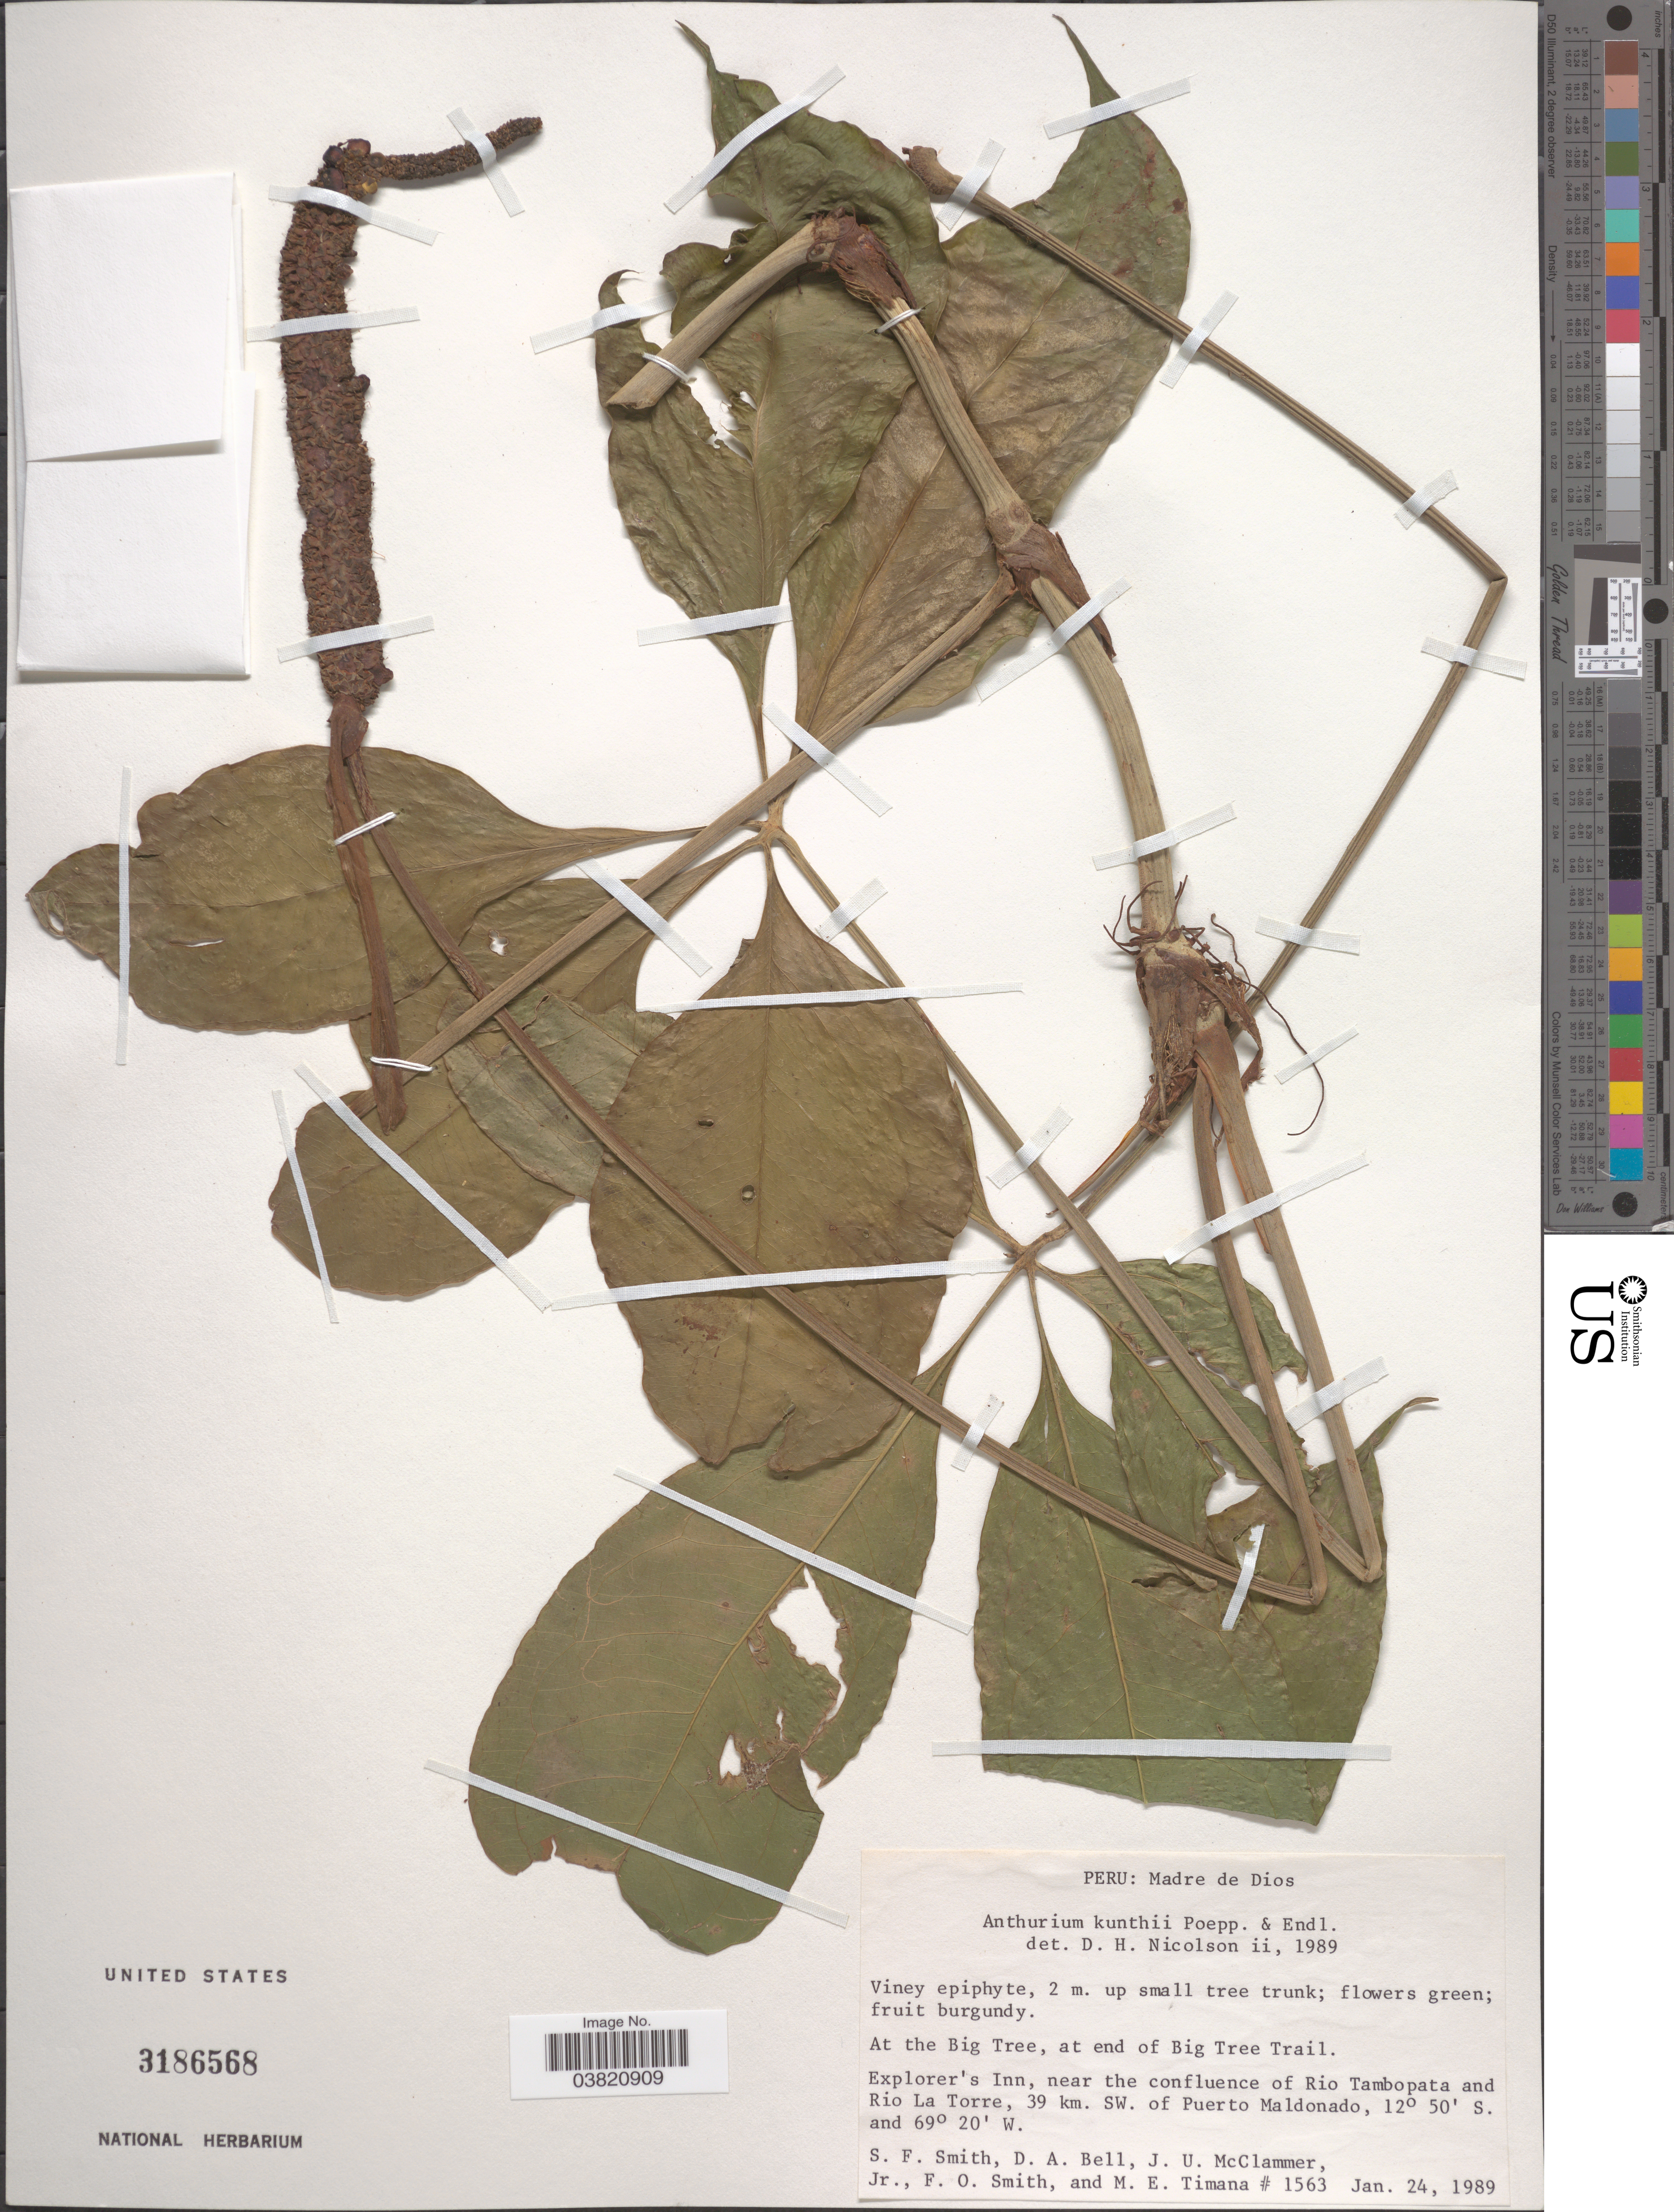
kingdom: Plantae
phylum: Tracheophyta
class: Liliopsida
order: Alismatales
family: Araceae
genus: Anthurium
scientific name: Anthurium kunthii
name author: Poepp.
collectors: S.F. Smith, D. A. Bell, J. McClammer Jr. & F. Smith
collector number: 1563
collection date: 1989-01-24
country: Peru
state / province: Madre de Dios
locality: At the Big Tree, at end of Big Tree Trail. Explorer's Inn, near the confluence of Rio Tambopata and Rio La Torre, 39 km. SW. of Puerto Maldonado.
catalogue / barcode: US 3186568